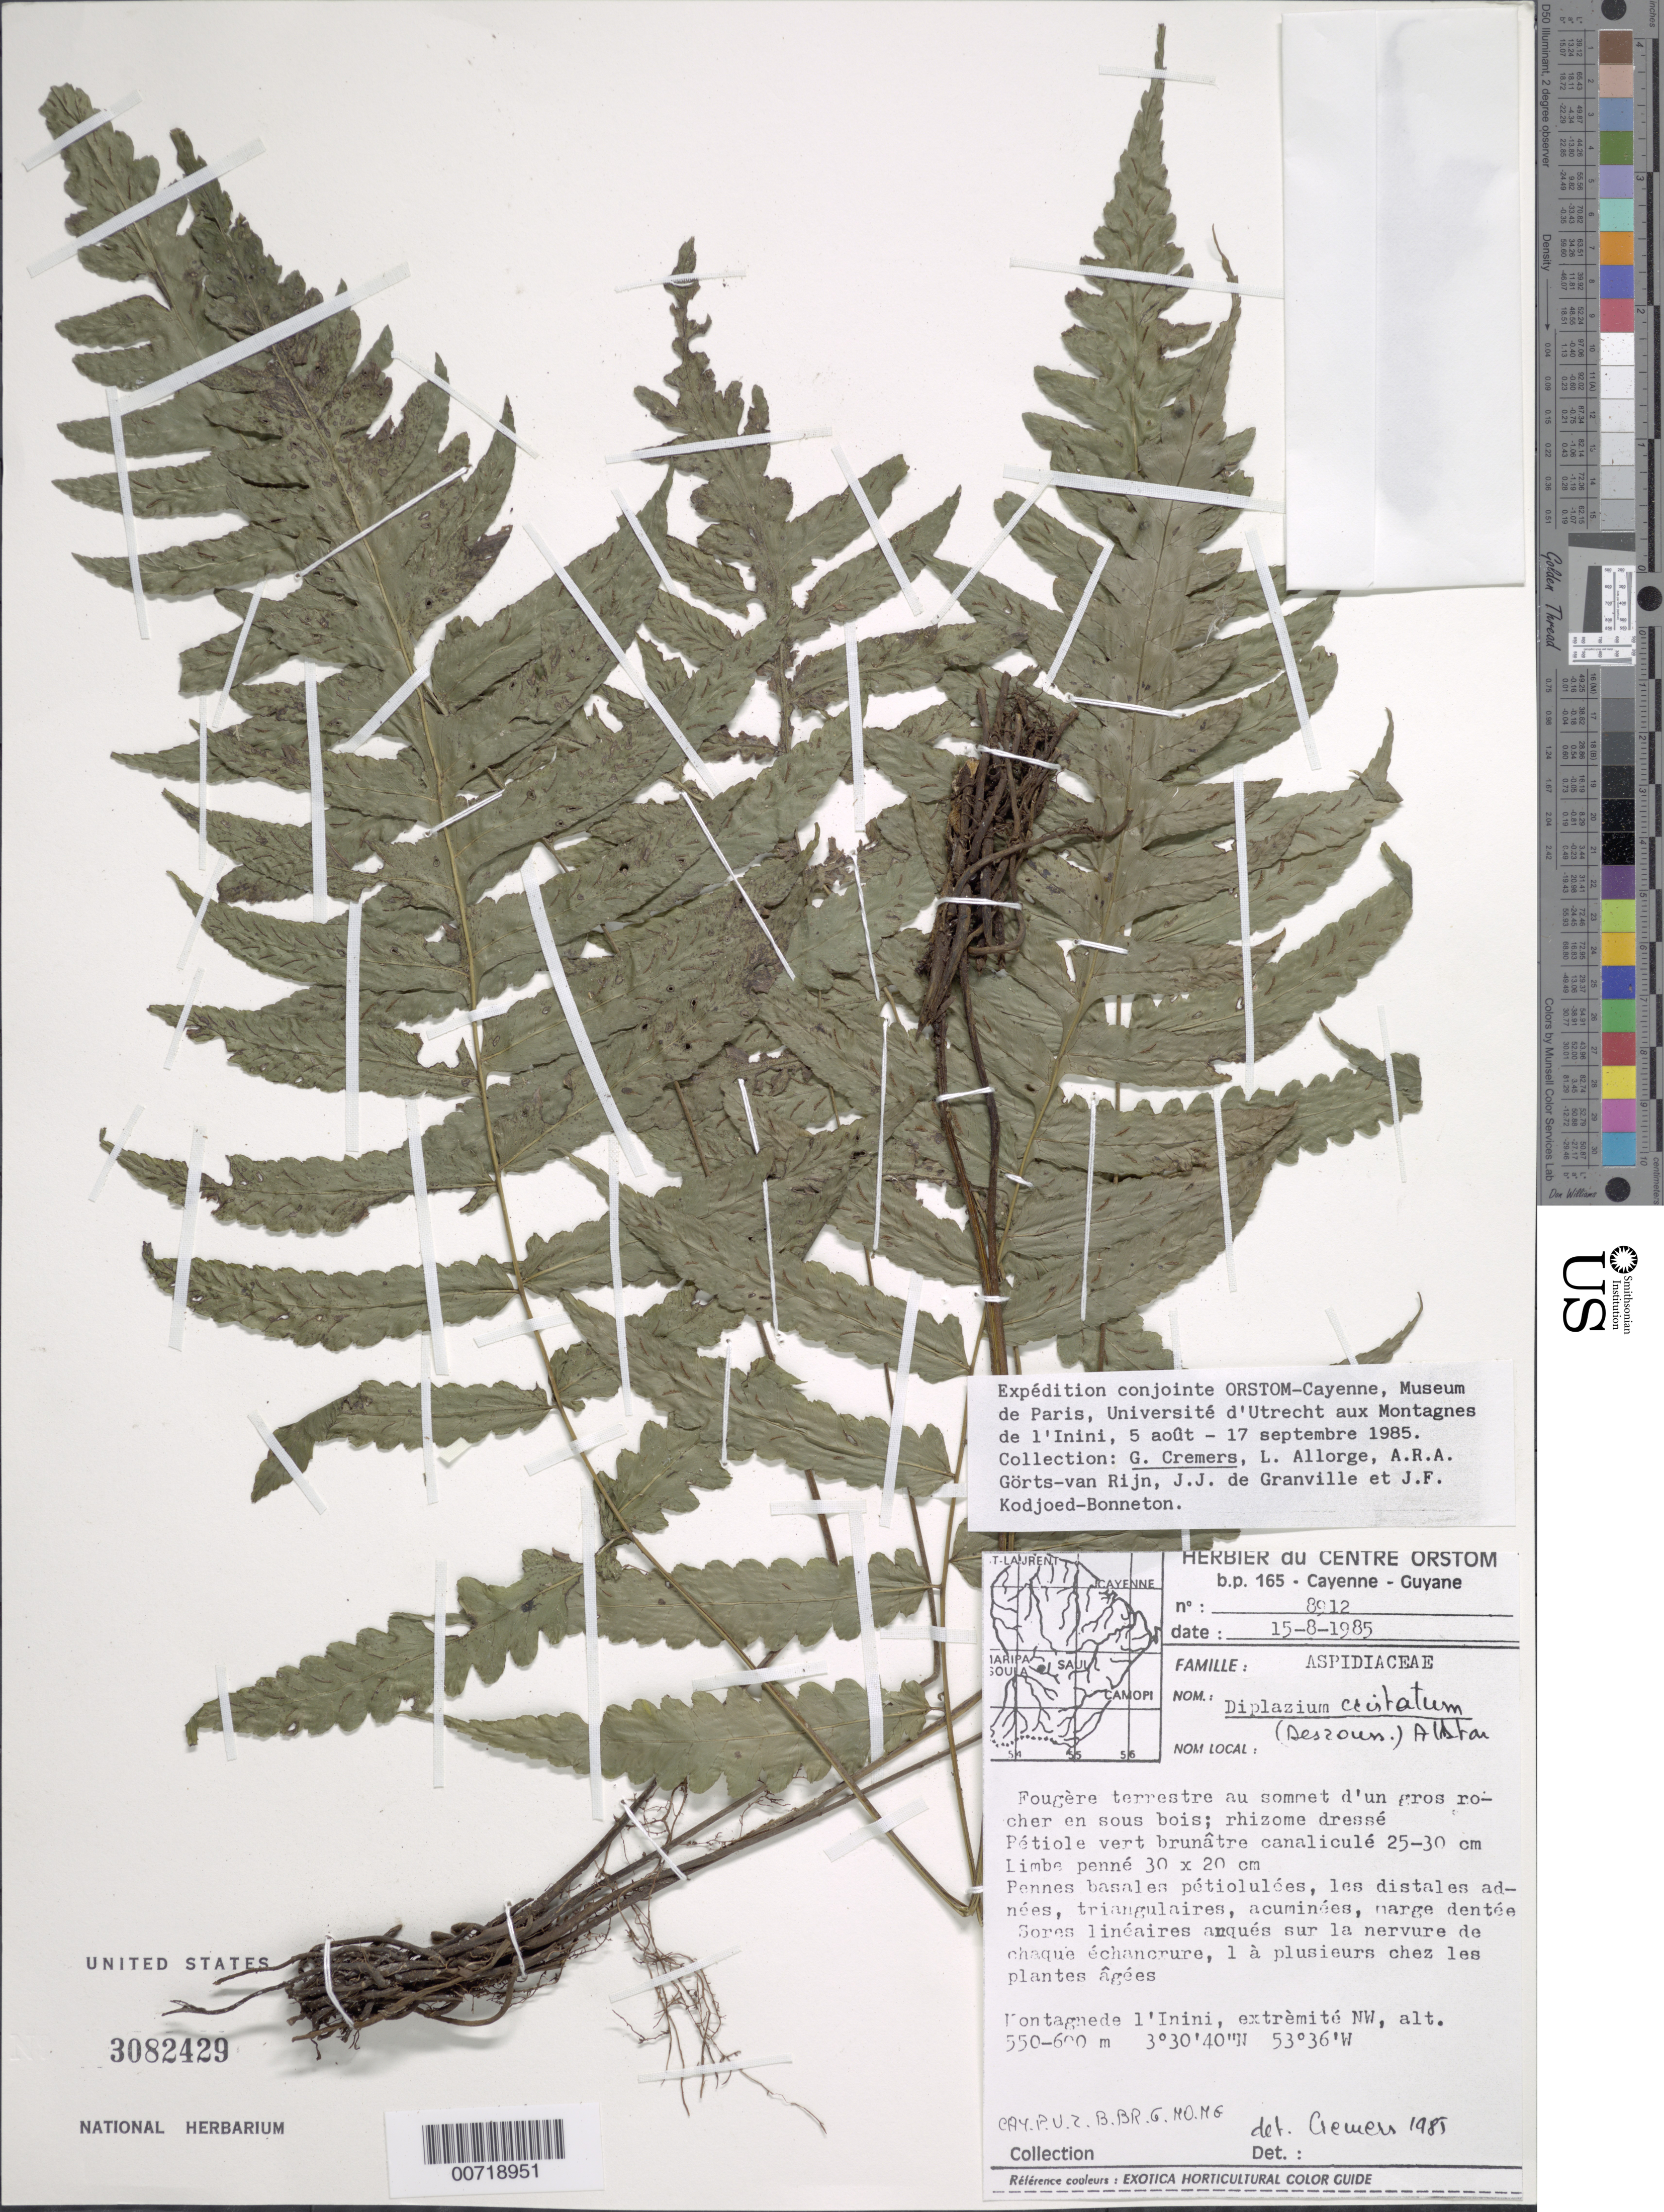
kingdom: Plantae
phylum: Tracheophyta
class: Polypodiopsida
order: Polypodiales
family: Athyriaceae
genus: Diplazium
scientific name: Diplazium cristatum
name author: (Desr.) Alston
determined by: Cremers, Georges A.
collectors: G. Cremers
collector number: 8912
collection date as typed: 15-Aug-85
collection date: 1985-08-15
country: French Guiana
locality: Montagne de l'Inini, extrèmité NW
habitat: On large rock under trees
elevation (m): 550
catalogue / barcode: US 3082429